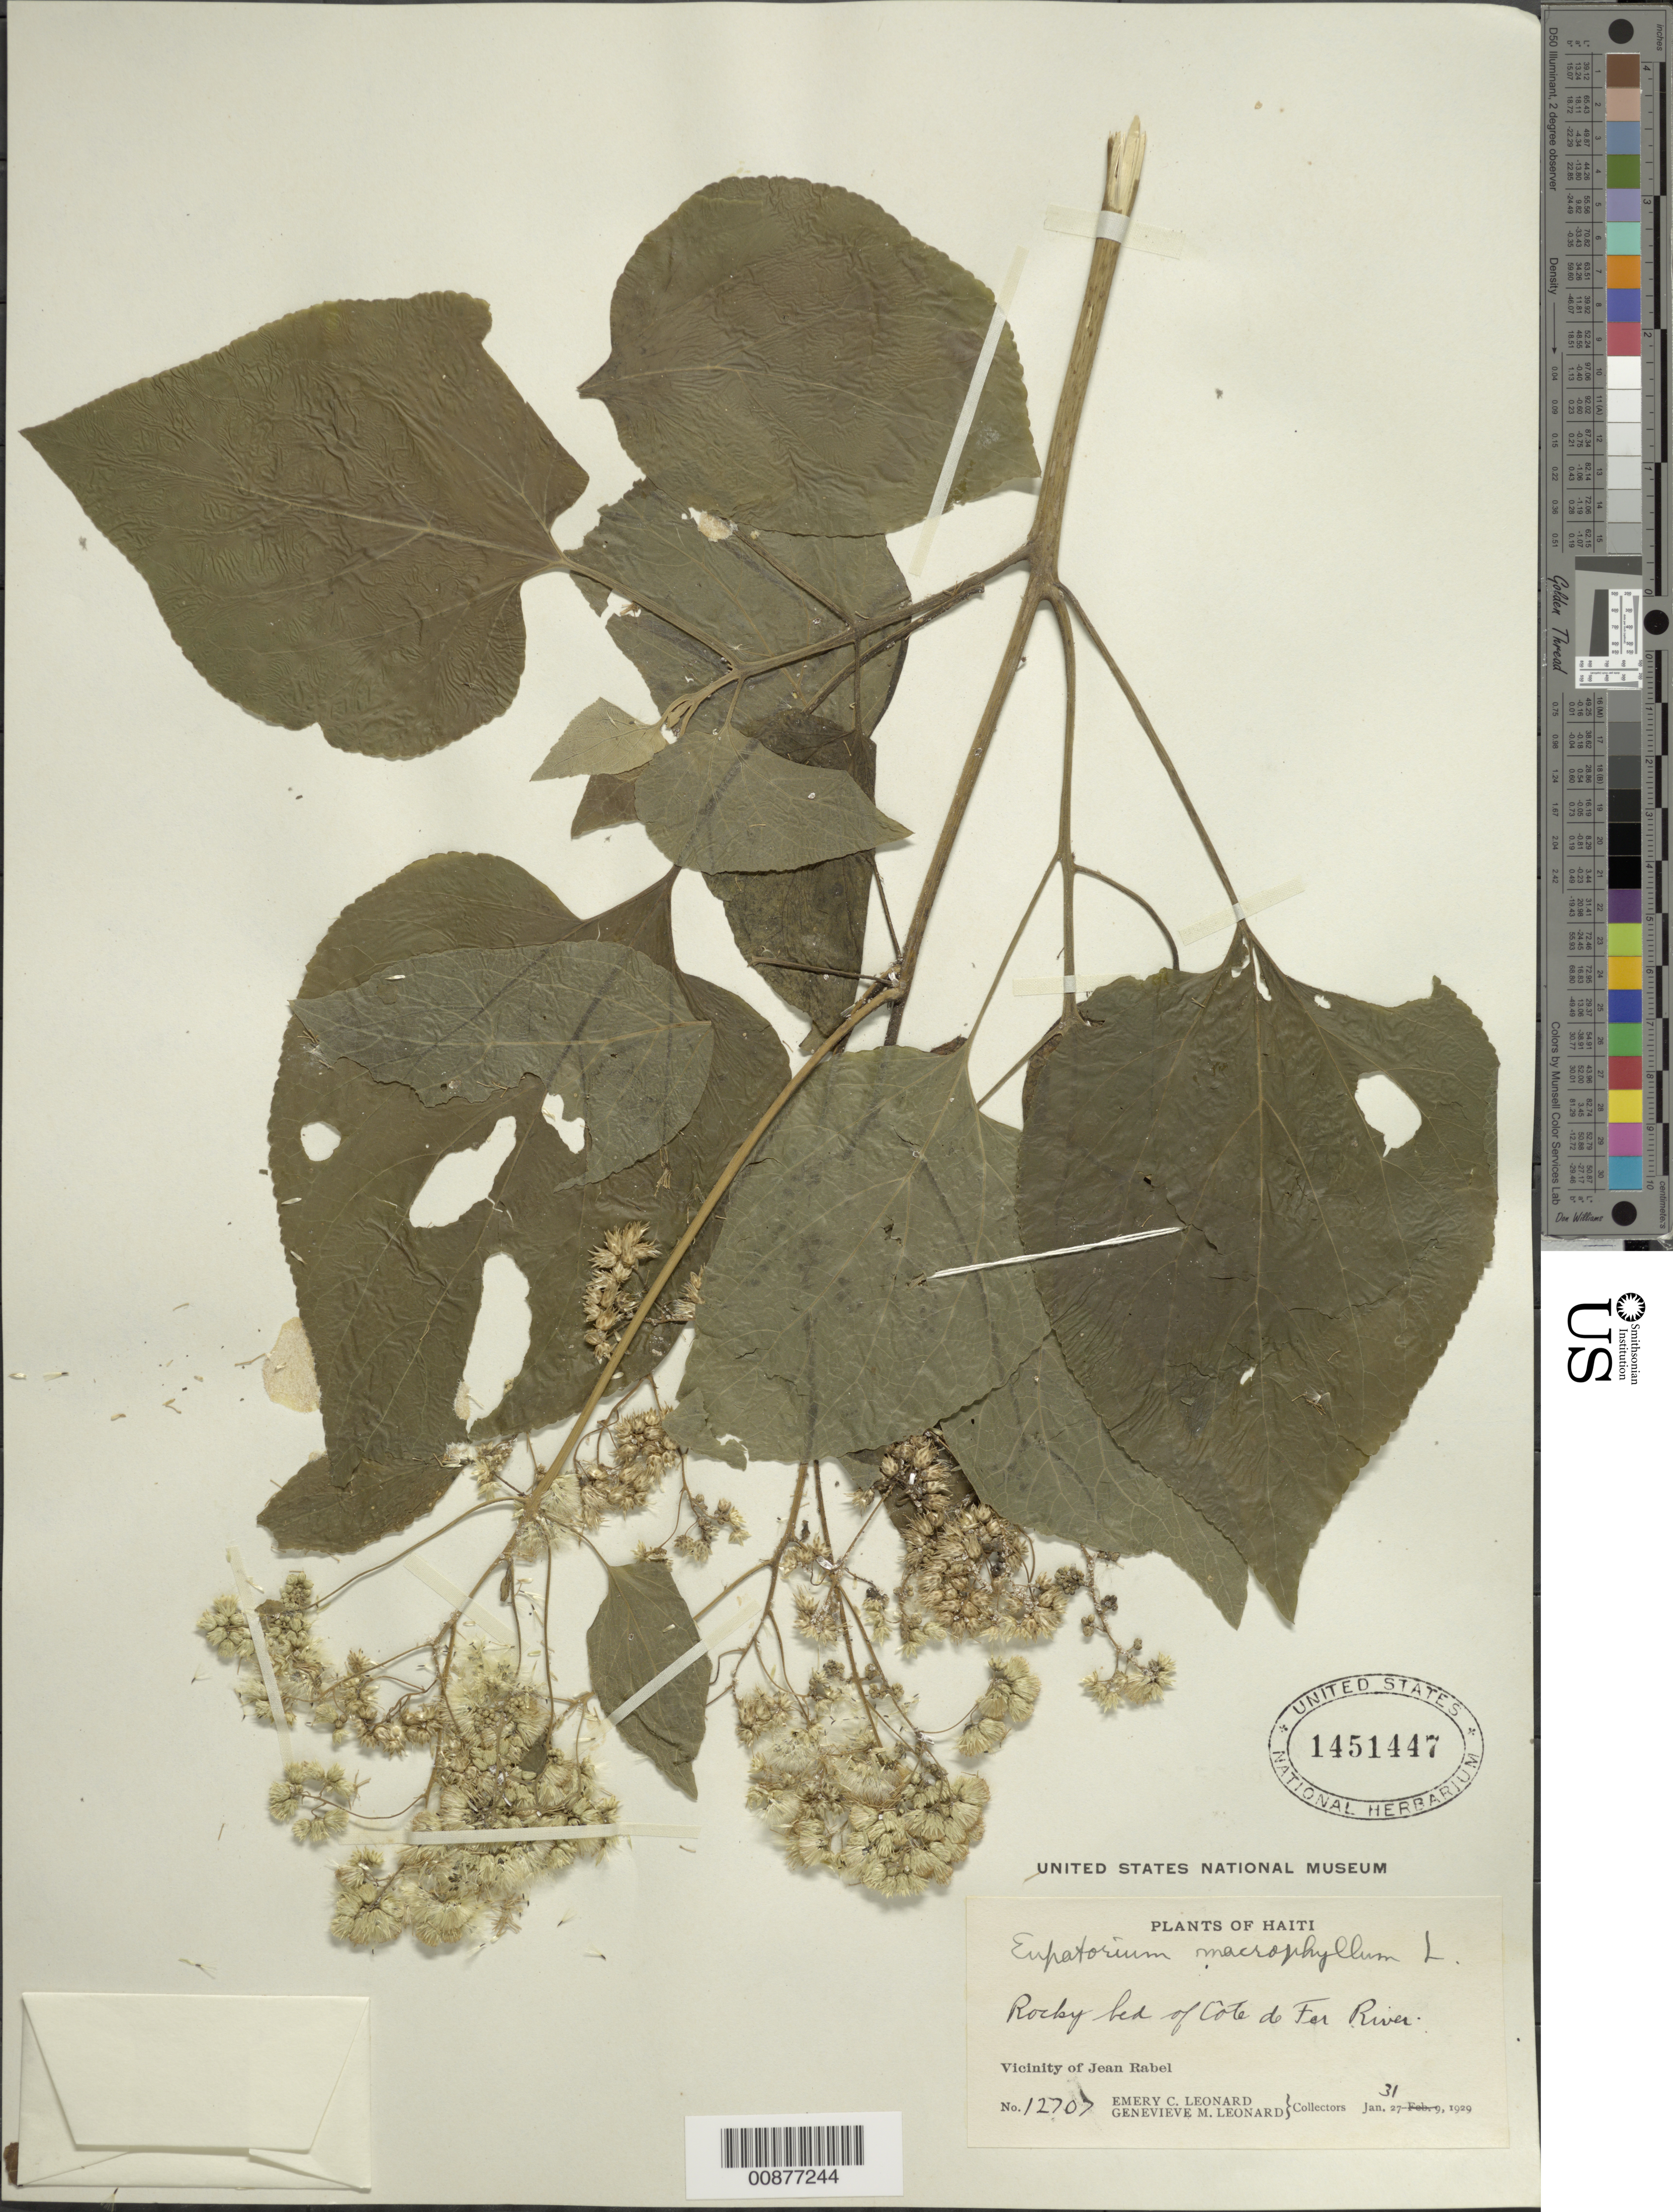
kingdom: Plantae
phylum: Tracheophyta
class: Magnoliopsida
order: Asterales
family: Asteraceae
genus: Hebeclinium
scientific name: Hebeclinium macrophyllum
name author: (L.) DC.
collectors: E. C. Leonard & G. M. Leonard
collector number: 12707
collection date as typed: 31 Jan 1929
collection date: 1929-01-31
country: Haiti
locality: Vicinity of Jean Rabel. Bed of Côte de Fer River.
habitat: Rocky bed of river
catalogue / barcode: US 1451447